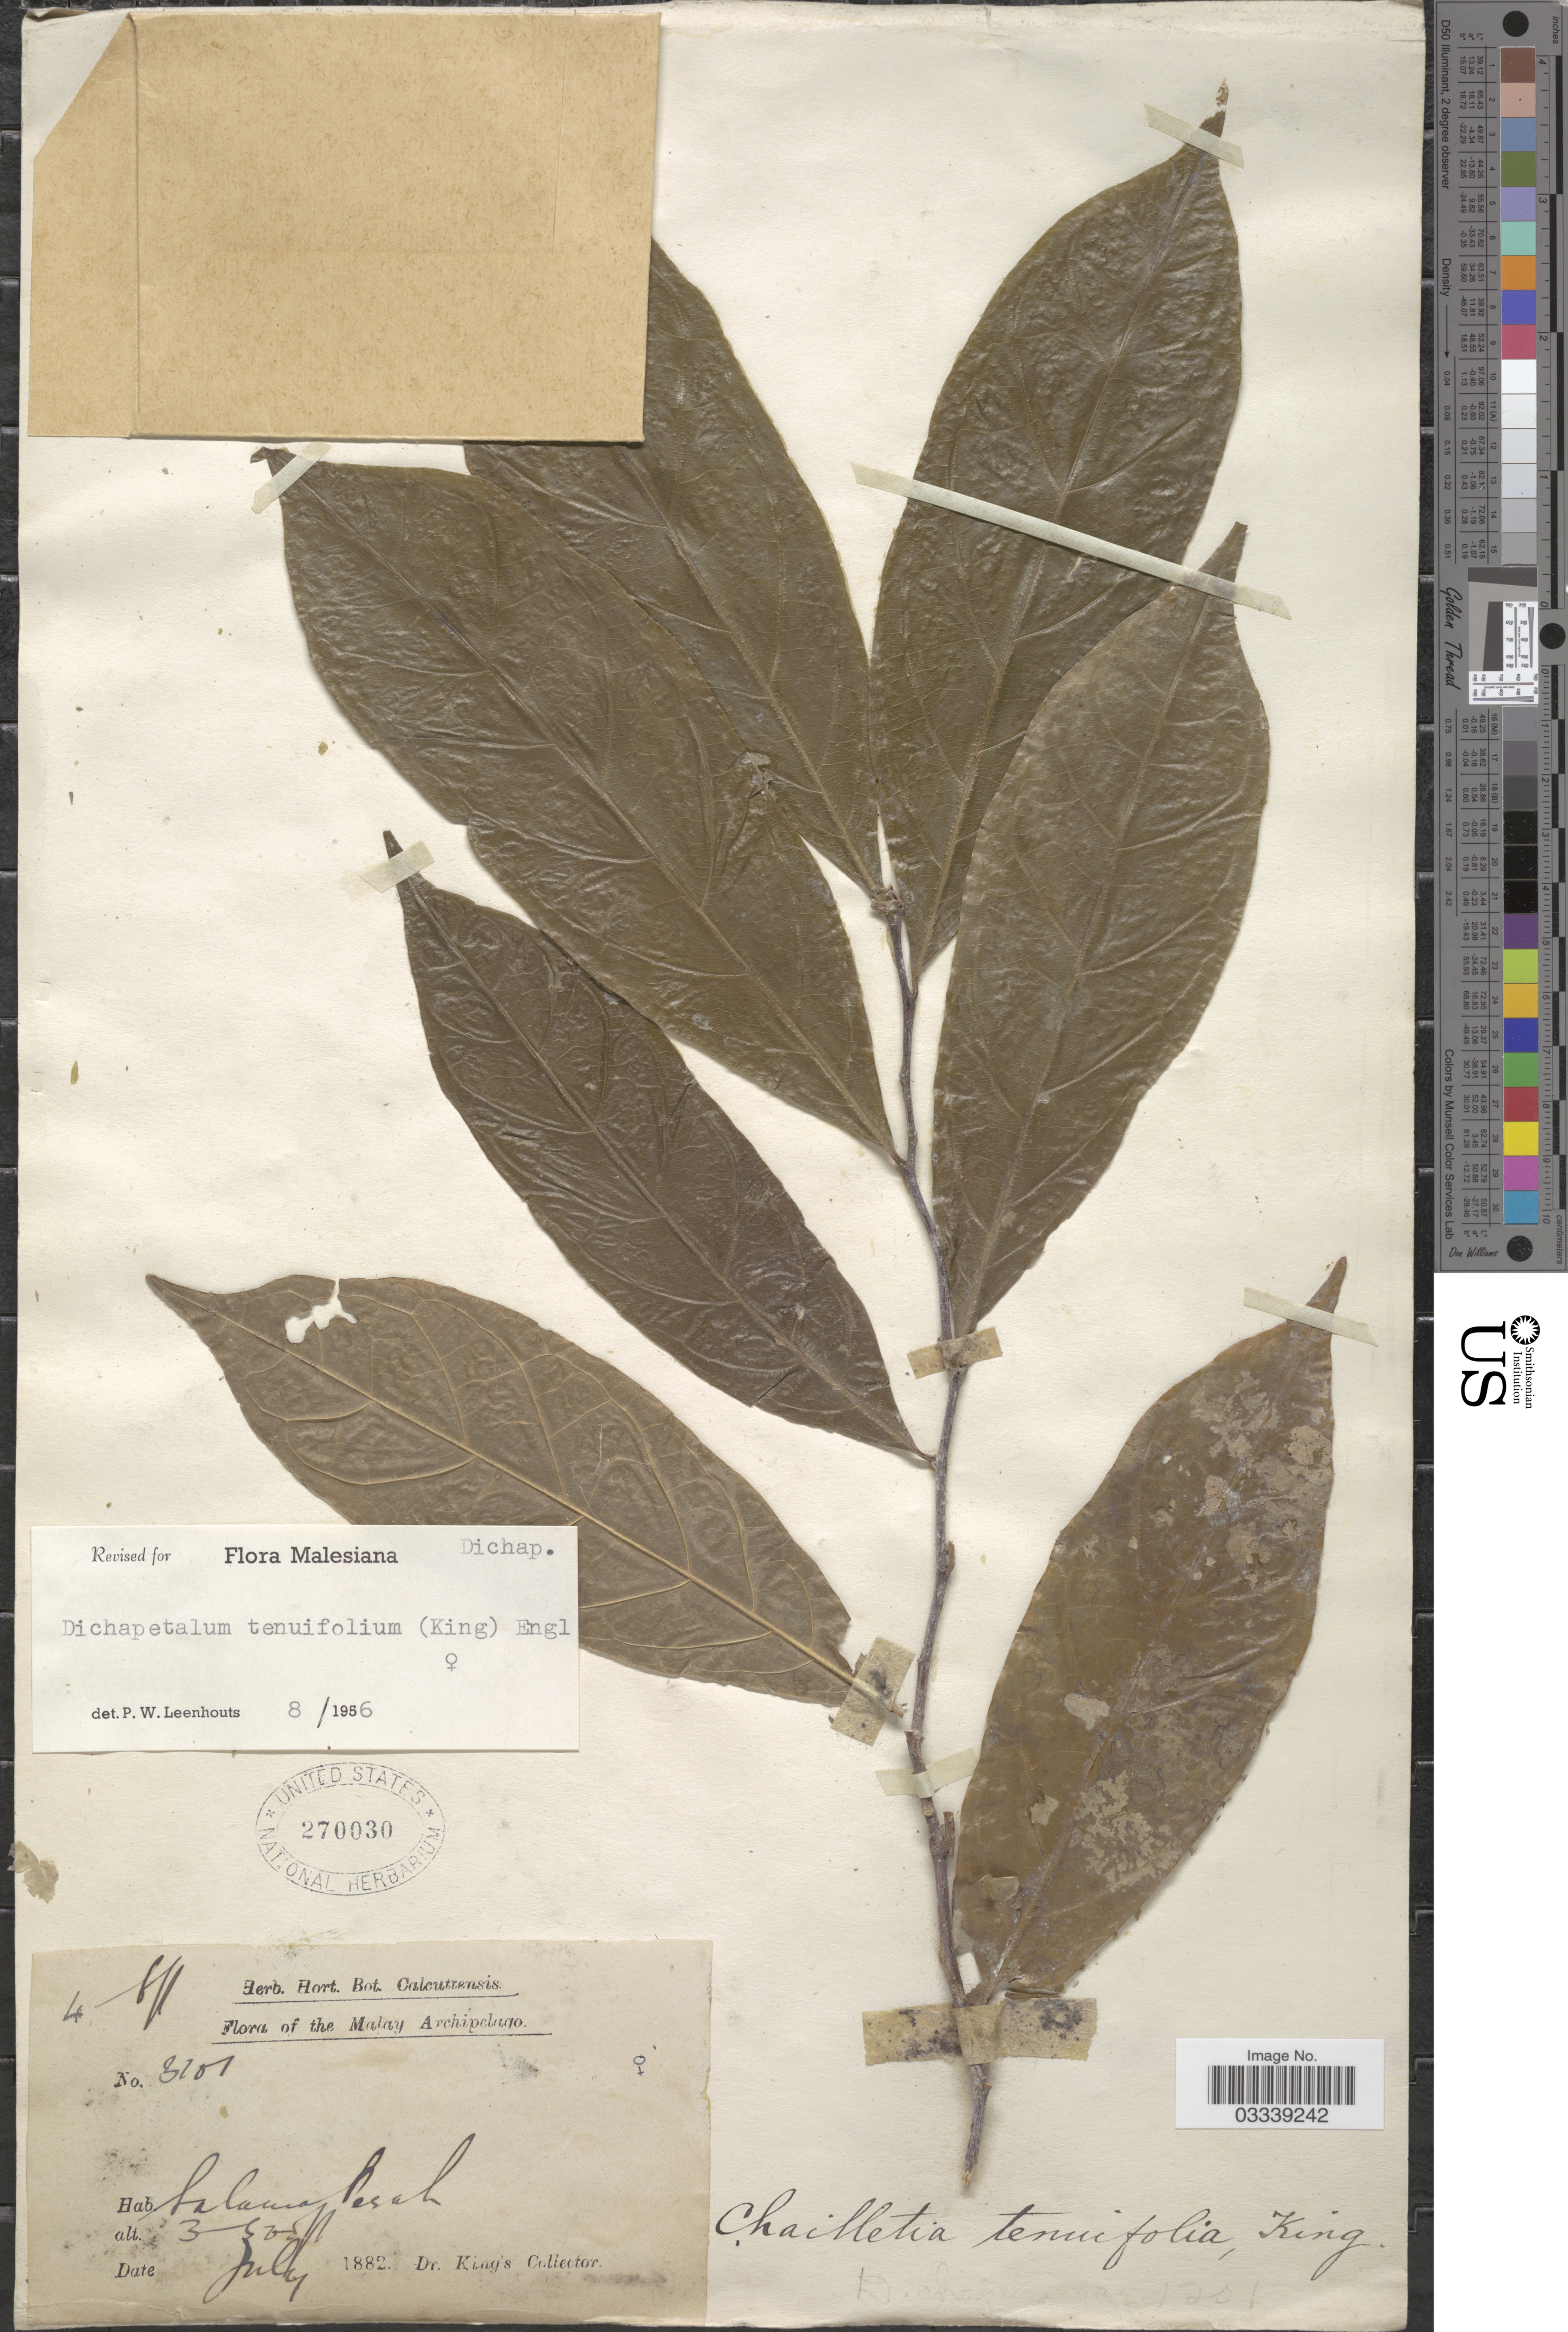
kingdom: Plantae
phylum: Tracheophyta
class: Magnoliopsida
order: Malpighiales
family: Dichapetalaceae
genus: Dichapetalum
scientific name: Dichapetalum tenuifolium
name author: (King) Engl.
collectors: Dr. King's collector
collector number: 3101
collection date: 1882-07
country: Malaysia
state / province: Perak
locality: Malay Peninsula, Salama Pesah [interpreted].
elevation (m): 91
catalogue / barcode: US 270030